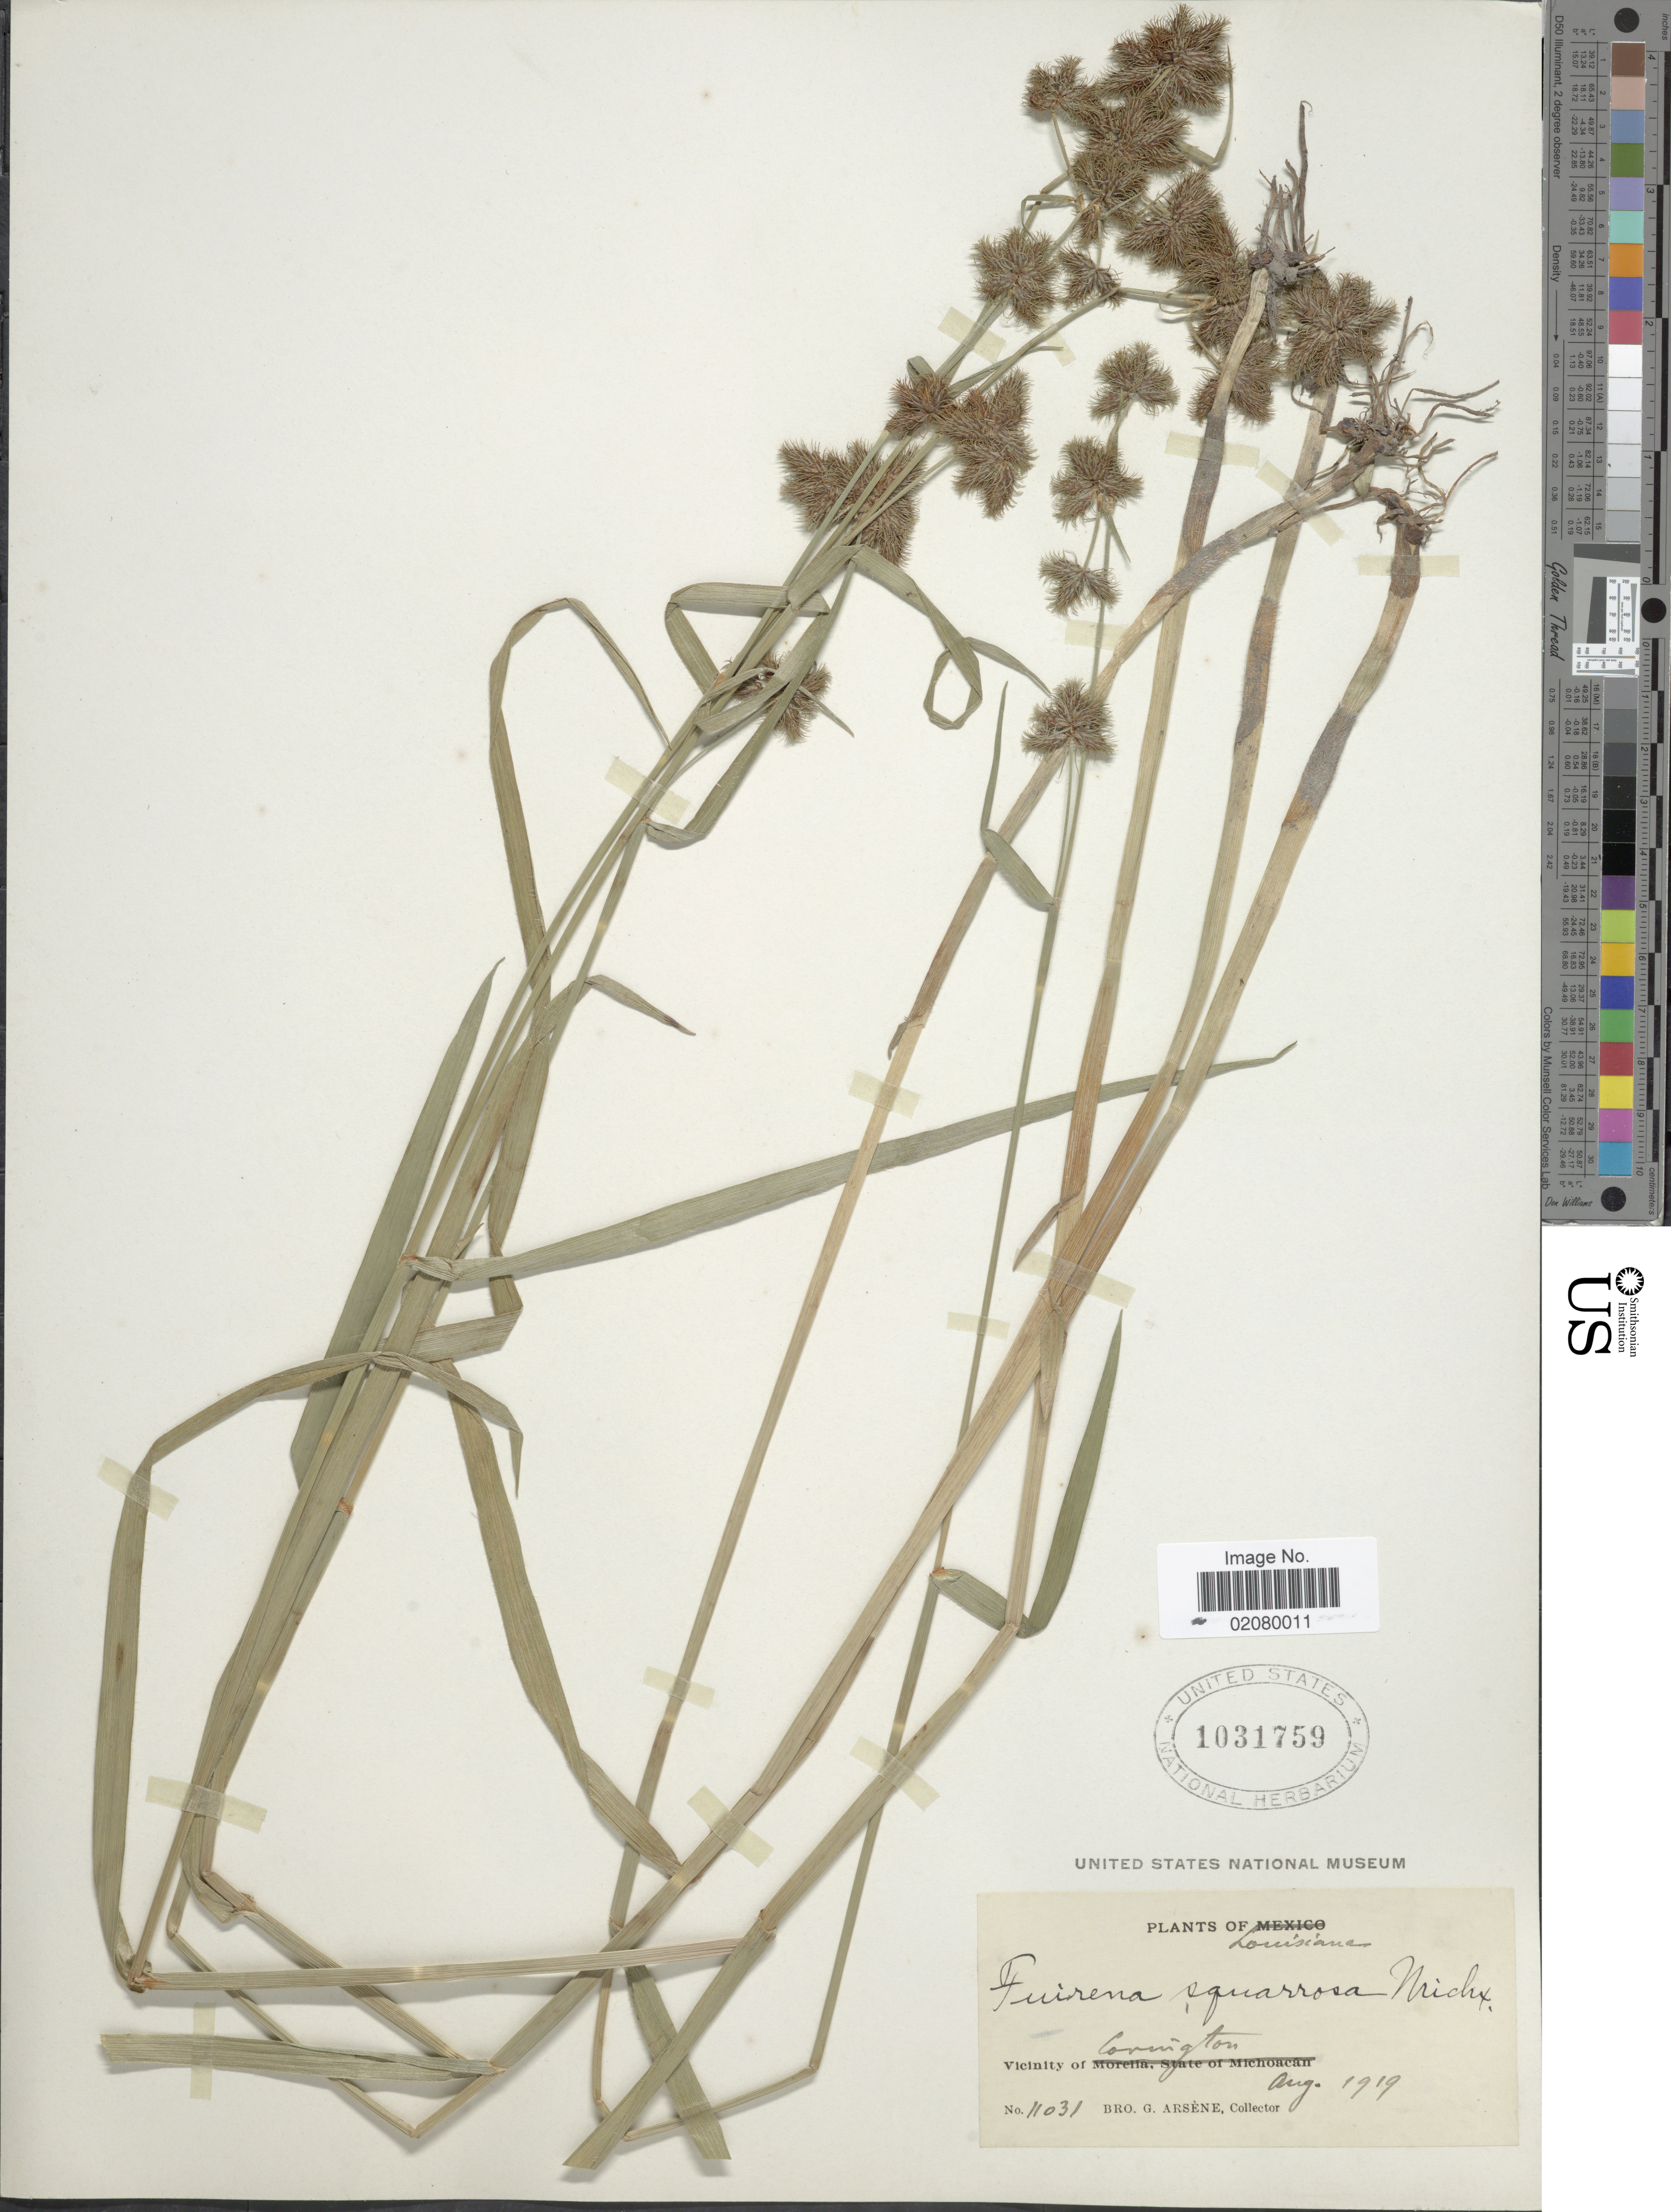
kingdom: Plantae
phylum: Tracheophyta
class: Liliopsida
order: Poales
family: Cyperaceae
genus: Fuirena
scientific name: Fuirena squarrosa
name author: Michx.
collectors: Bro. G. Arsène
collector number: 11031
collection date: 1919-08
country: United States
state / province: Louisiana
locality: Vicinity of Covington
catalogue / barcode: US 1031759